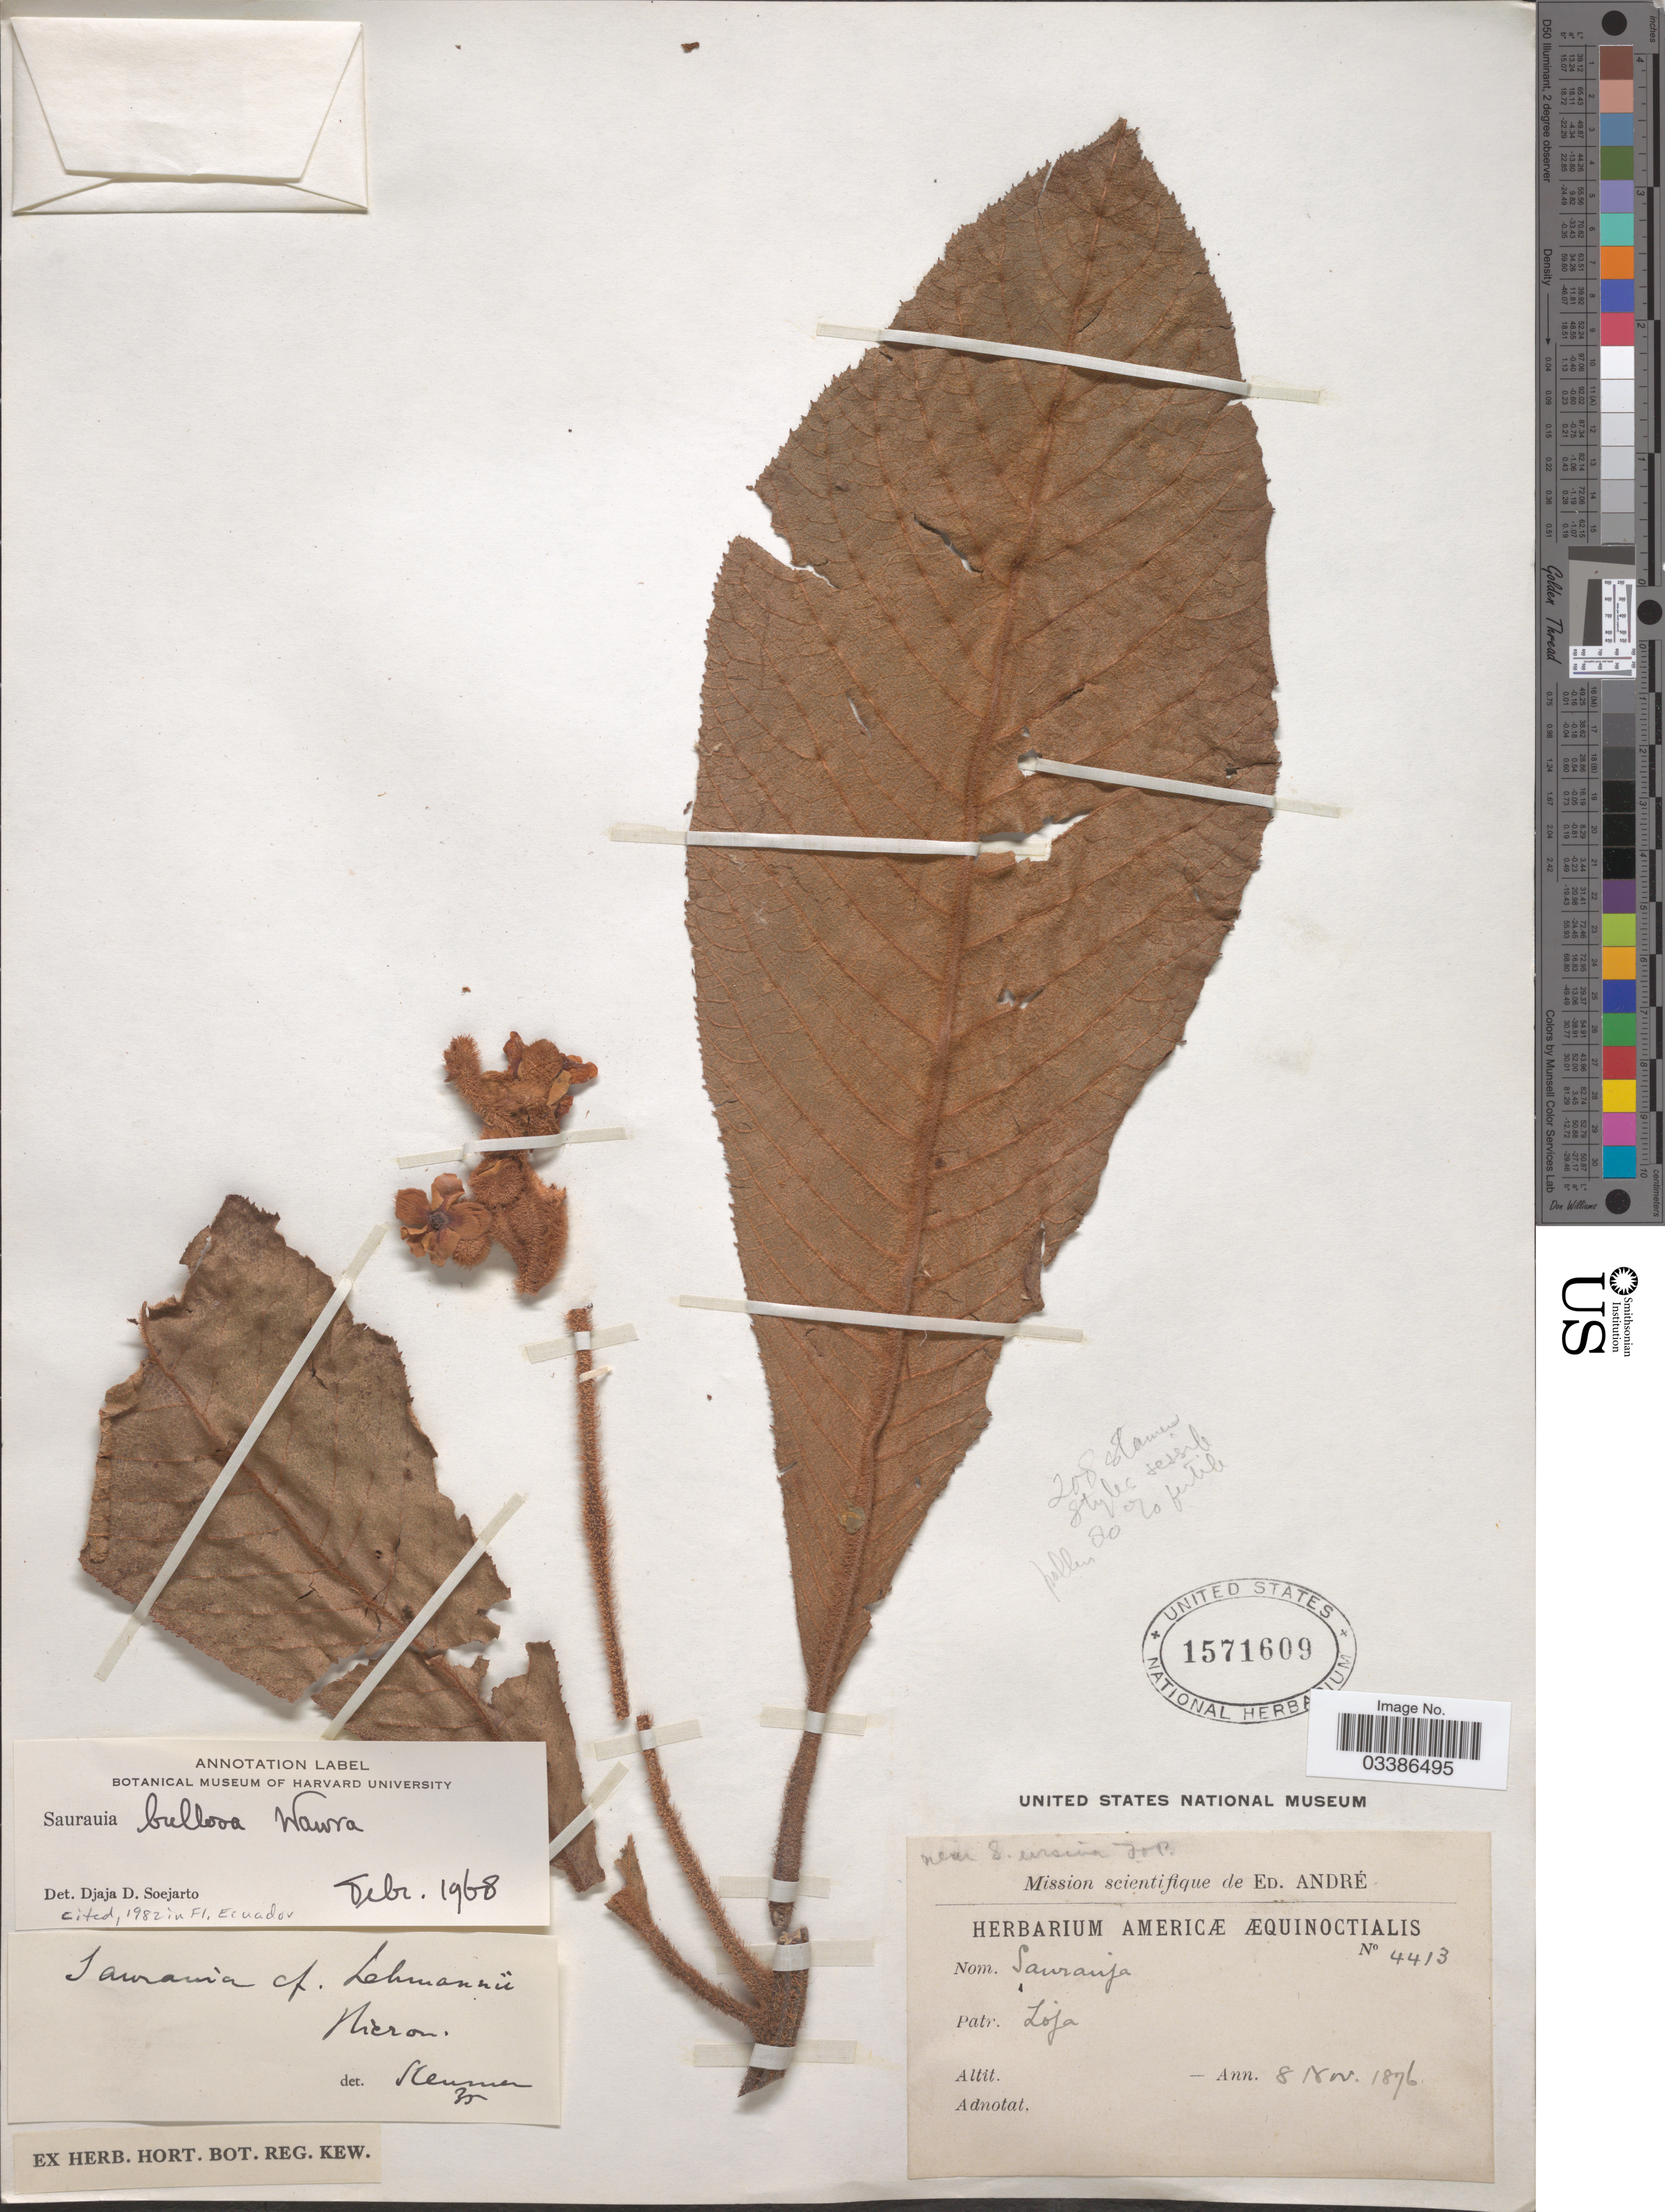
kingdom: Plantae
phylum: Tracheophyta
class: Magnoliopsida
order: Ericales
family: Actinidiaceae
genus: Saurauia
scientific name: Saurauia bullosa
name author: Wawra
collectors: É. F. André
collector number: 4413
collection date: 1876-11-08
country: Ecuador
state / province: Loja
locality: Patr. Loja.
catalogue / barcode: US 1571609